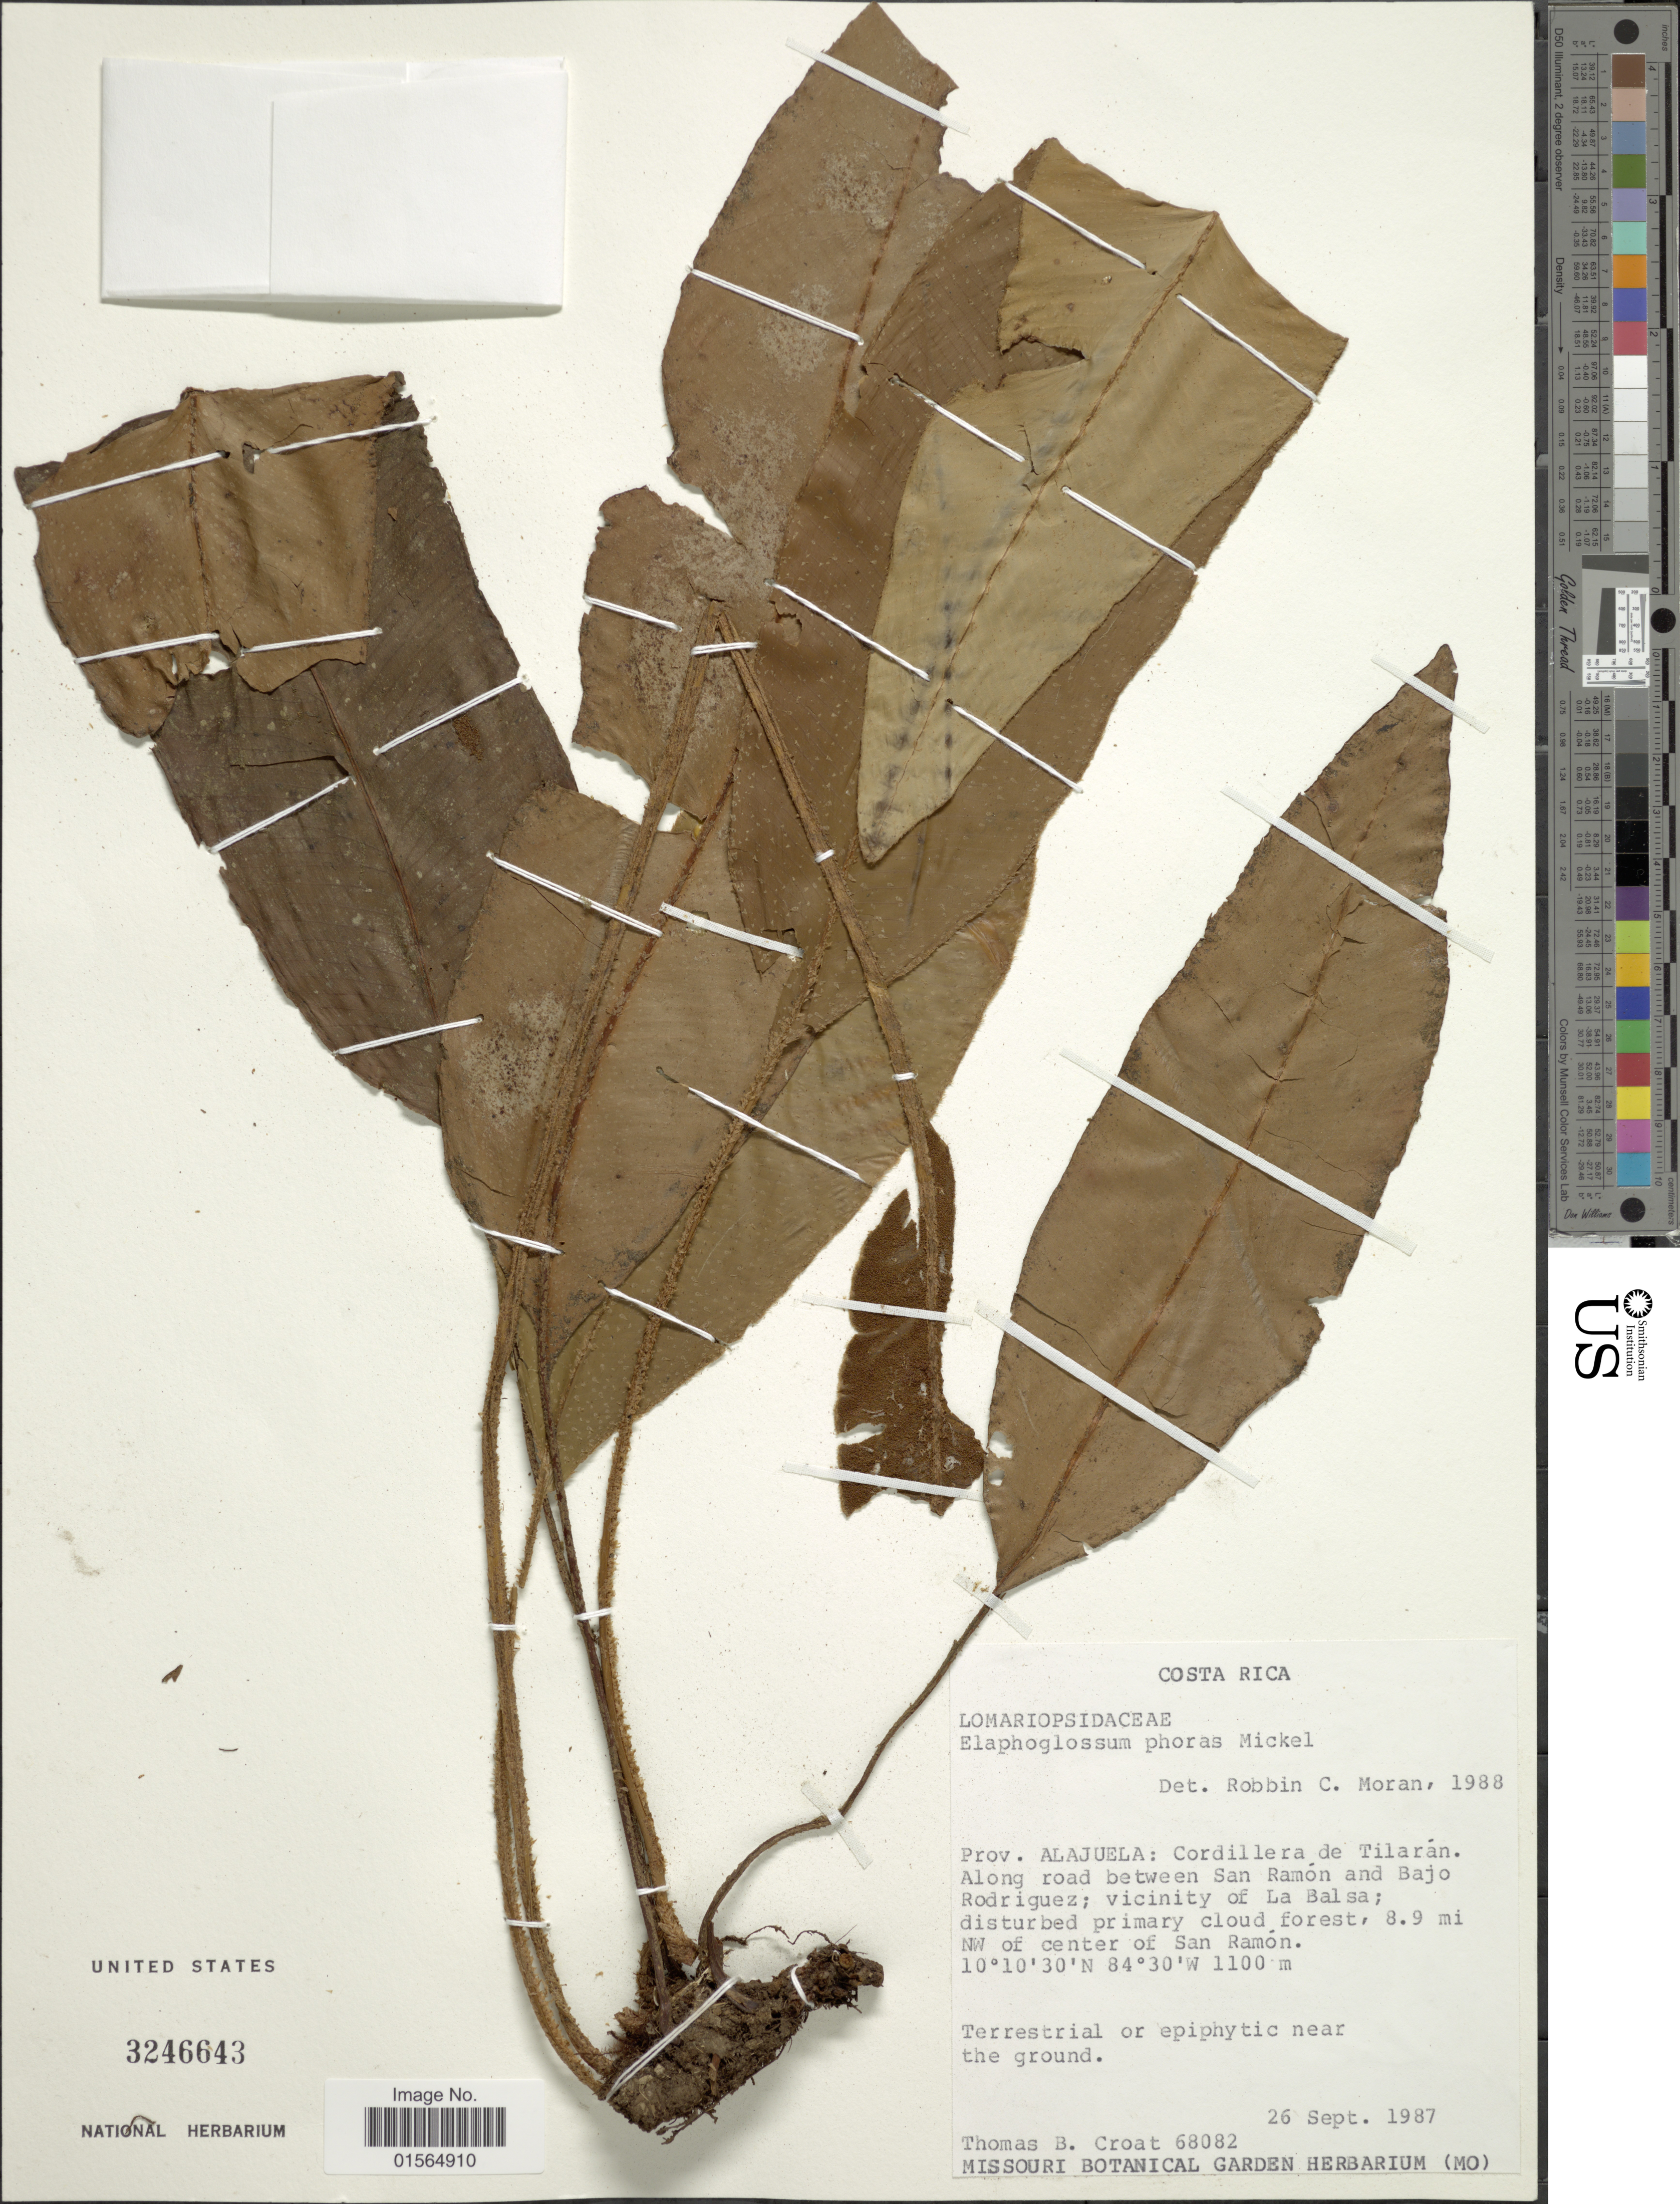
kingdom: Plantae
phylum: Tracheophyta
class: Polypodiopsida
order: Polypodiales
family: Dryopteridaceae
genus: Elaphoglossum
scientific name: Elaphoglossum phoras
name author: Mickel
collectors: T. B. Croat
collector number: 68082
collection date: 1987-09-26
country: Costa Rica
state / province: Alajuela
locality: Cordillera de Tilaran. Along road between San Ramon and Bajo Rodriguez; vicinity of La Balsa, disturbed primary cloud forest, 8.9 mi NW of center of San Ramon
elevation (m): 1100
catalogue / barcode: US 3246643